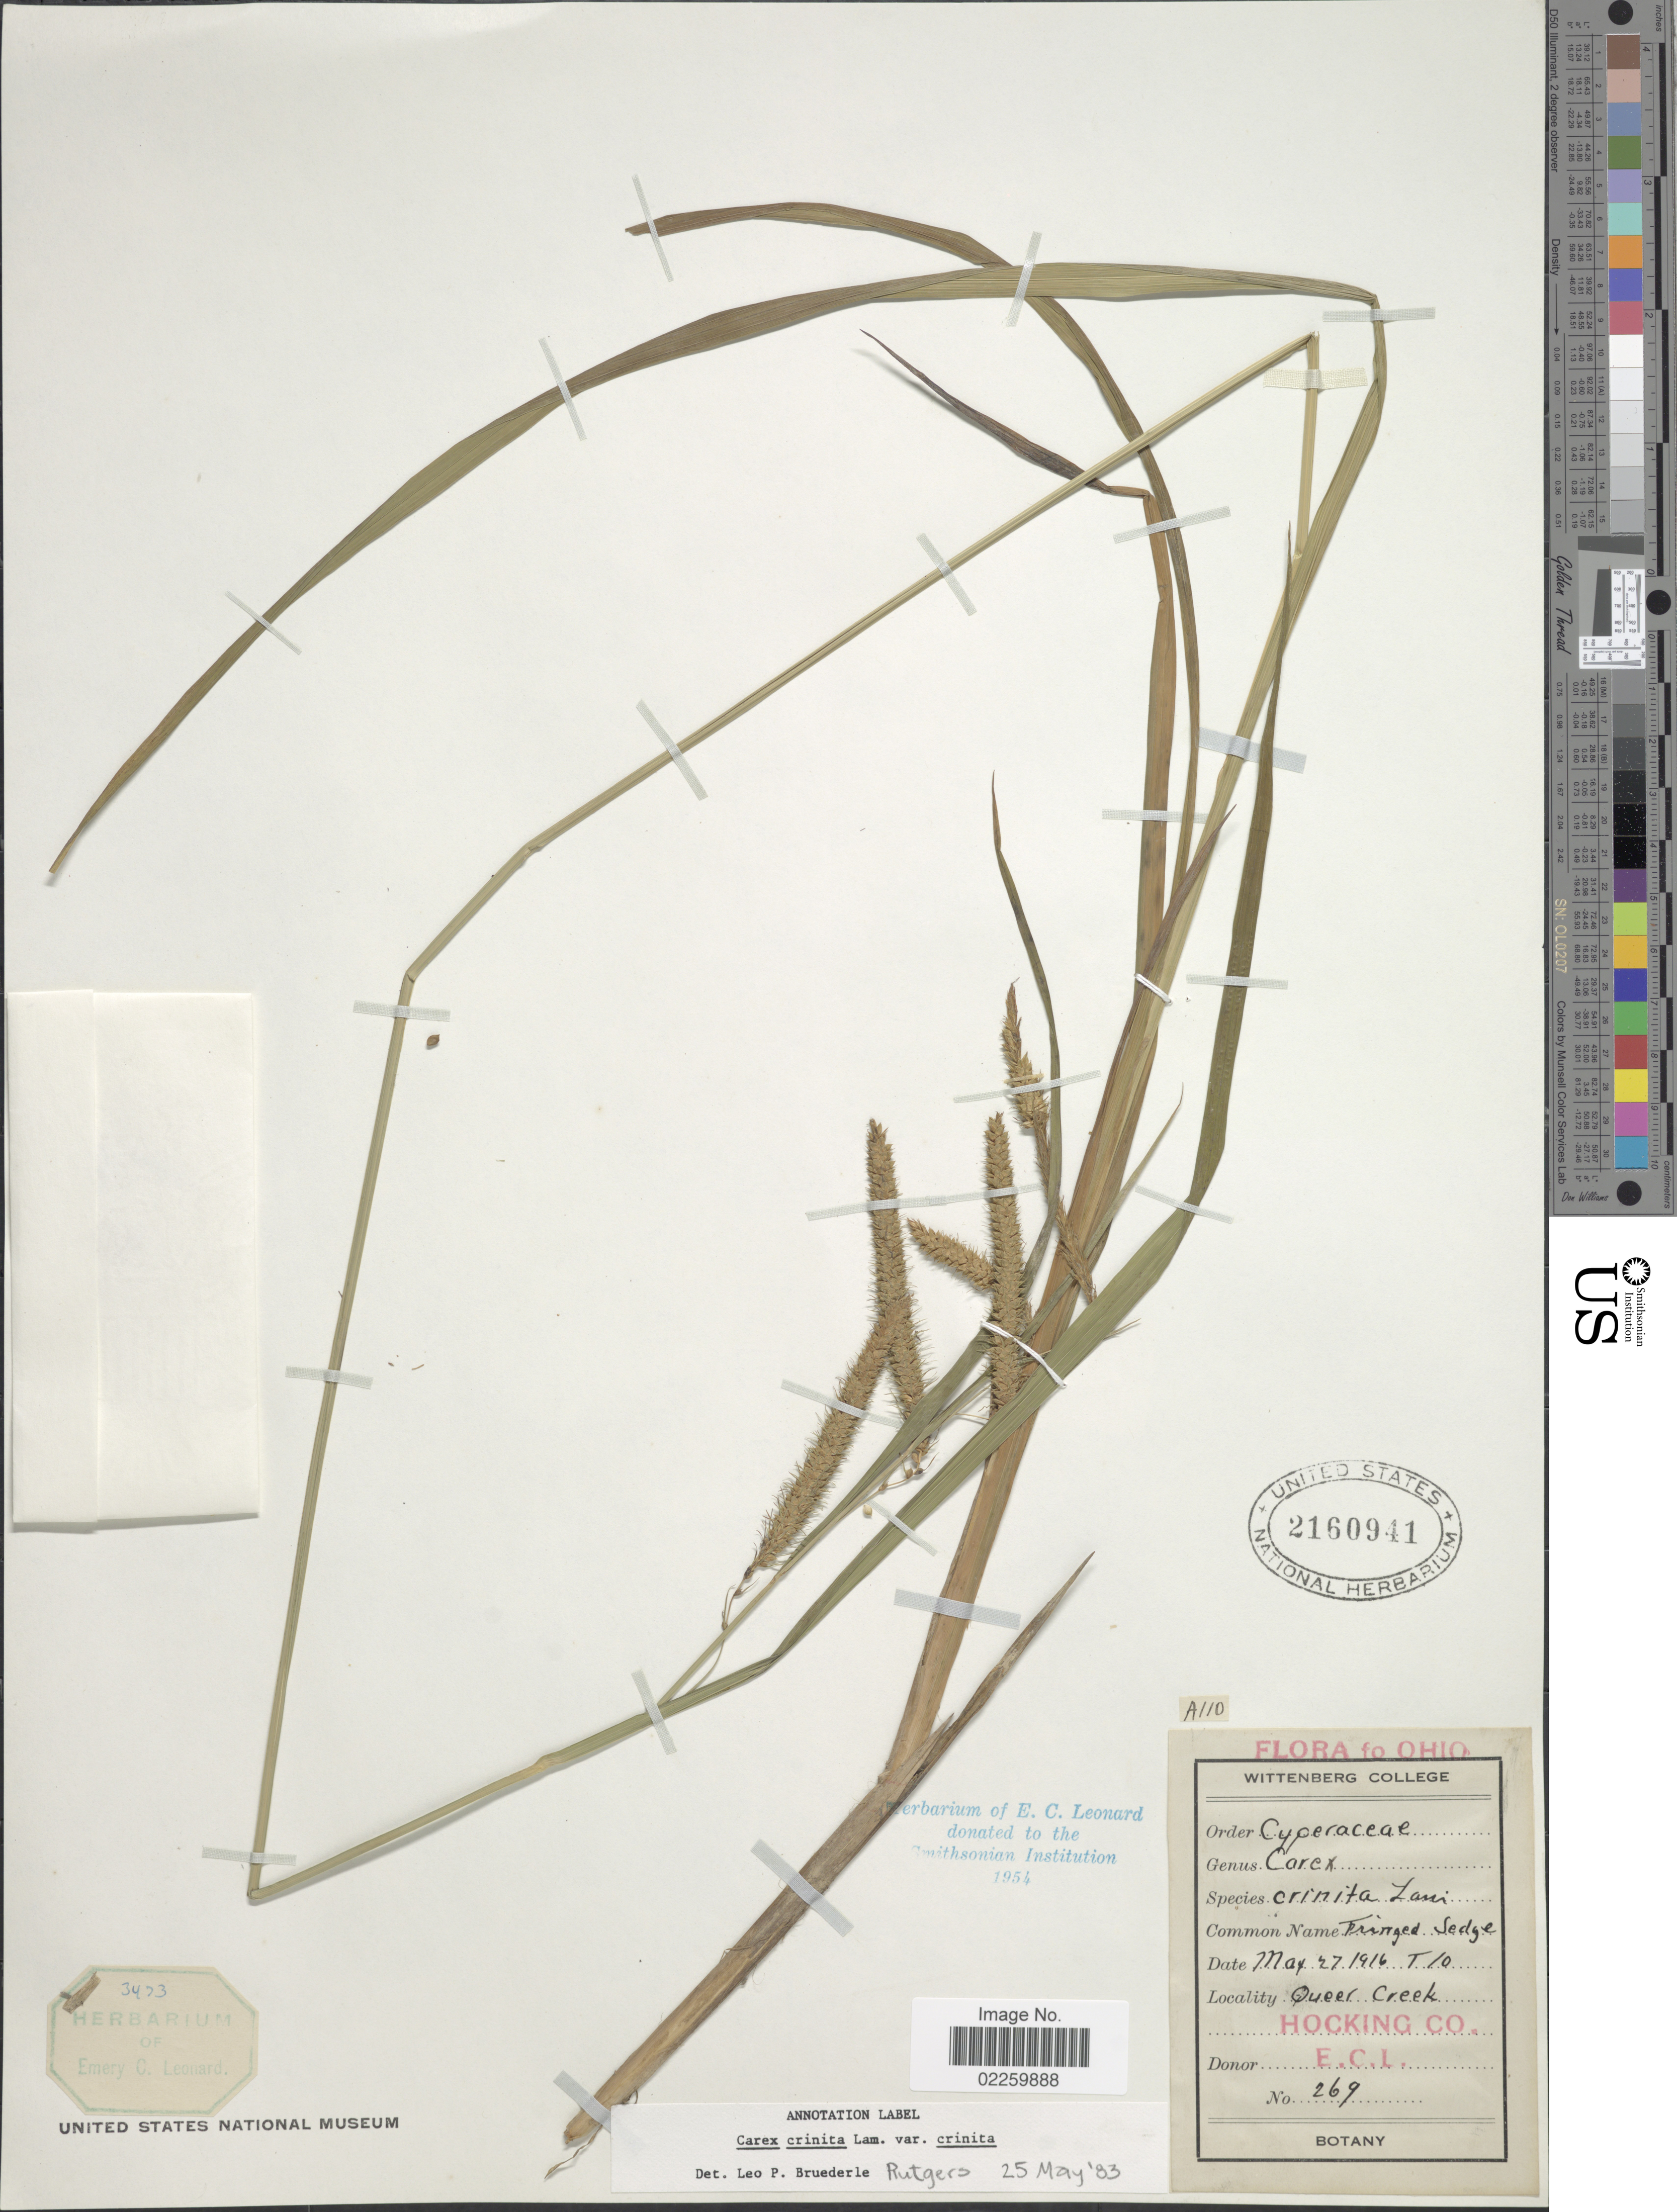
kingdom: Plantae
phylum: Tracheophyta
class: Liliopsida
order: Poales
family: Cyperaceae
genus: Carex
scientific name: Carex crinita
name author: Lam.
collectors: E. C. Leonard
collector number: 269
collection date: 1916-05-27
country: United States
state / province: Ohio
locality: Queer Creek, Hocking Co.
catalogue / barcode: US 2160941